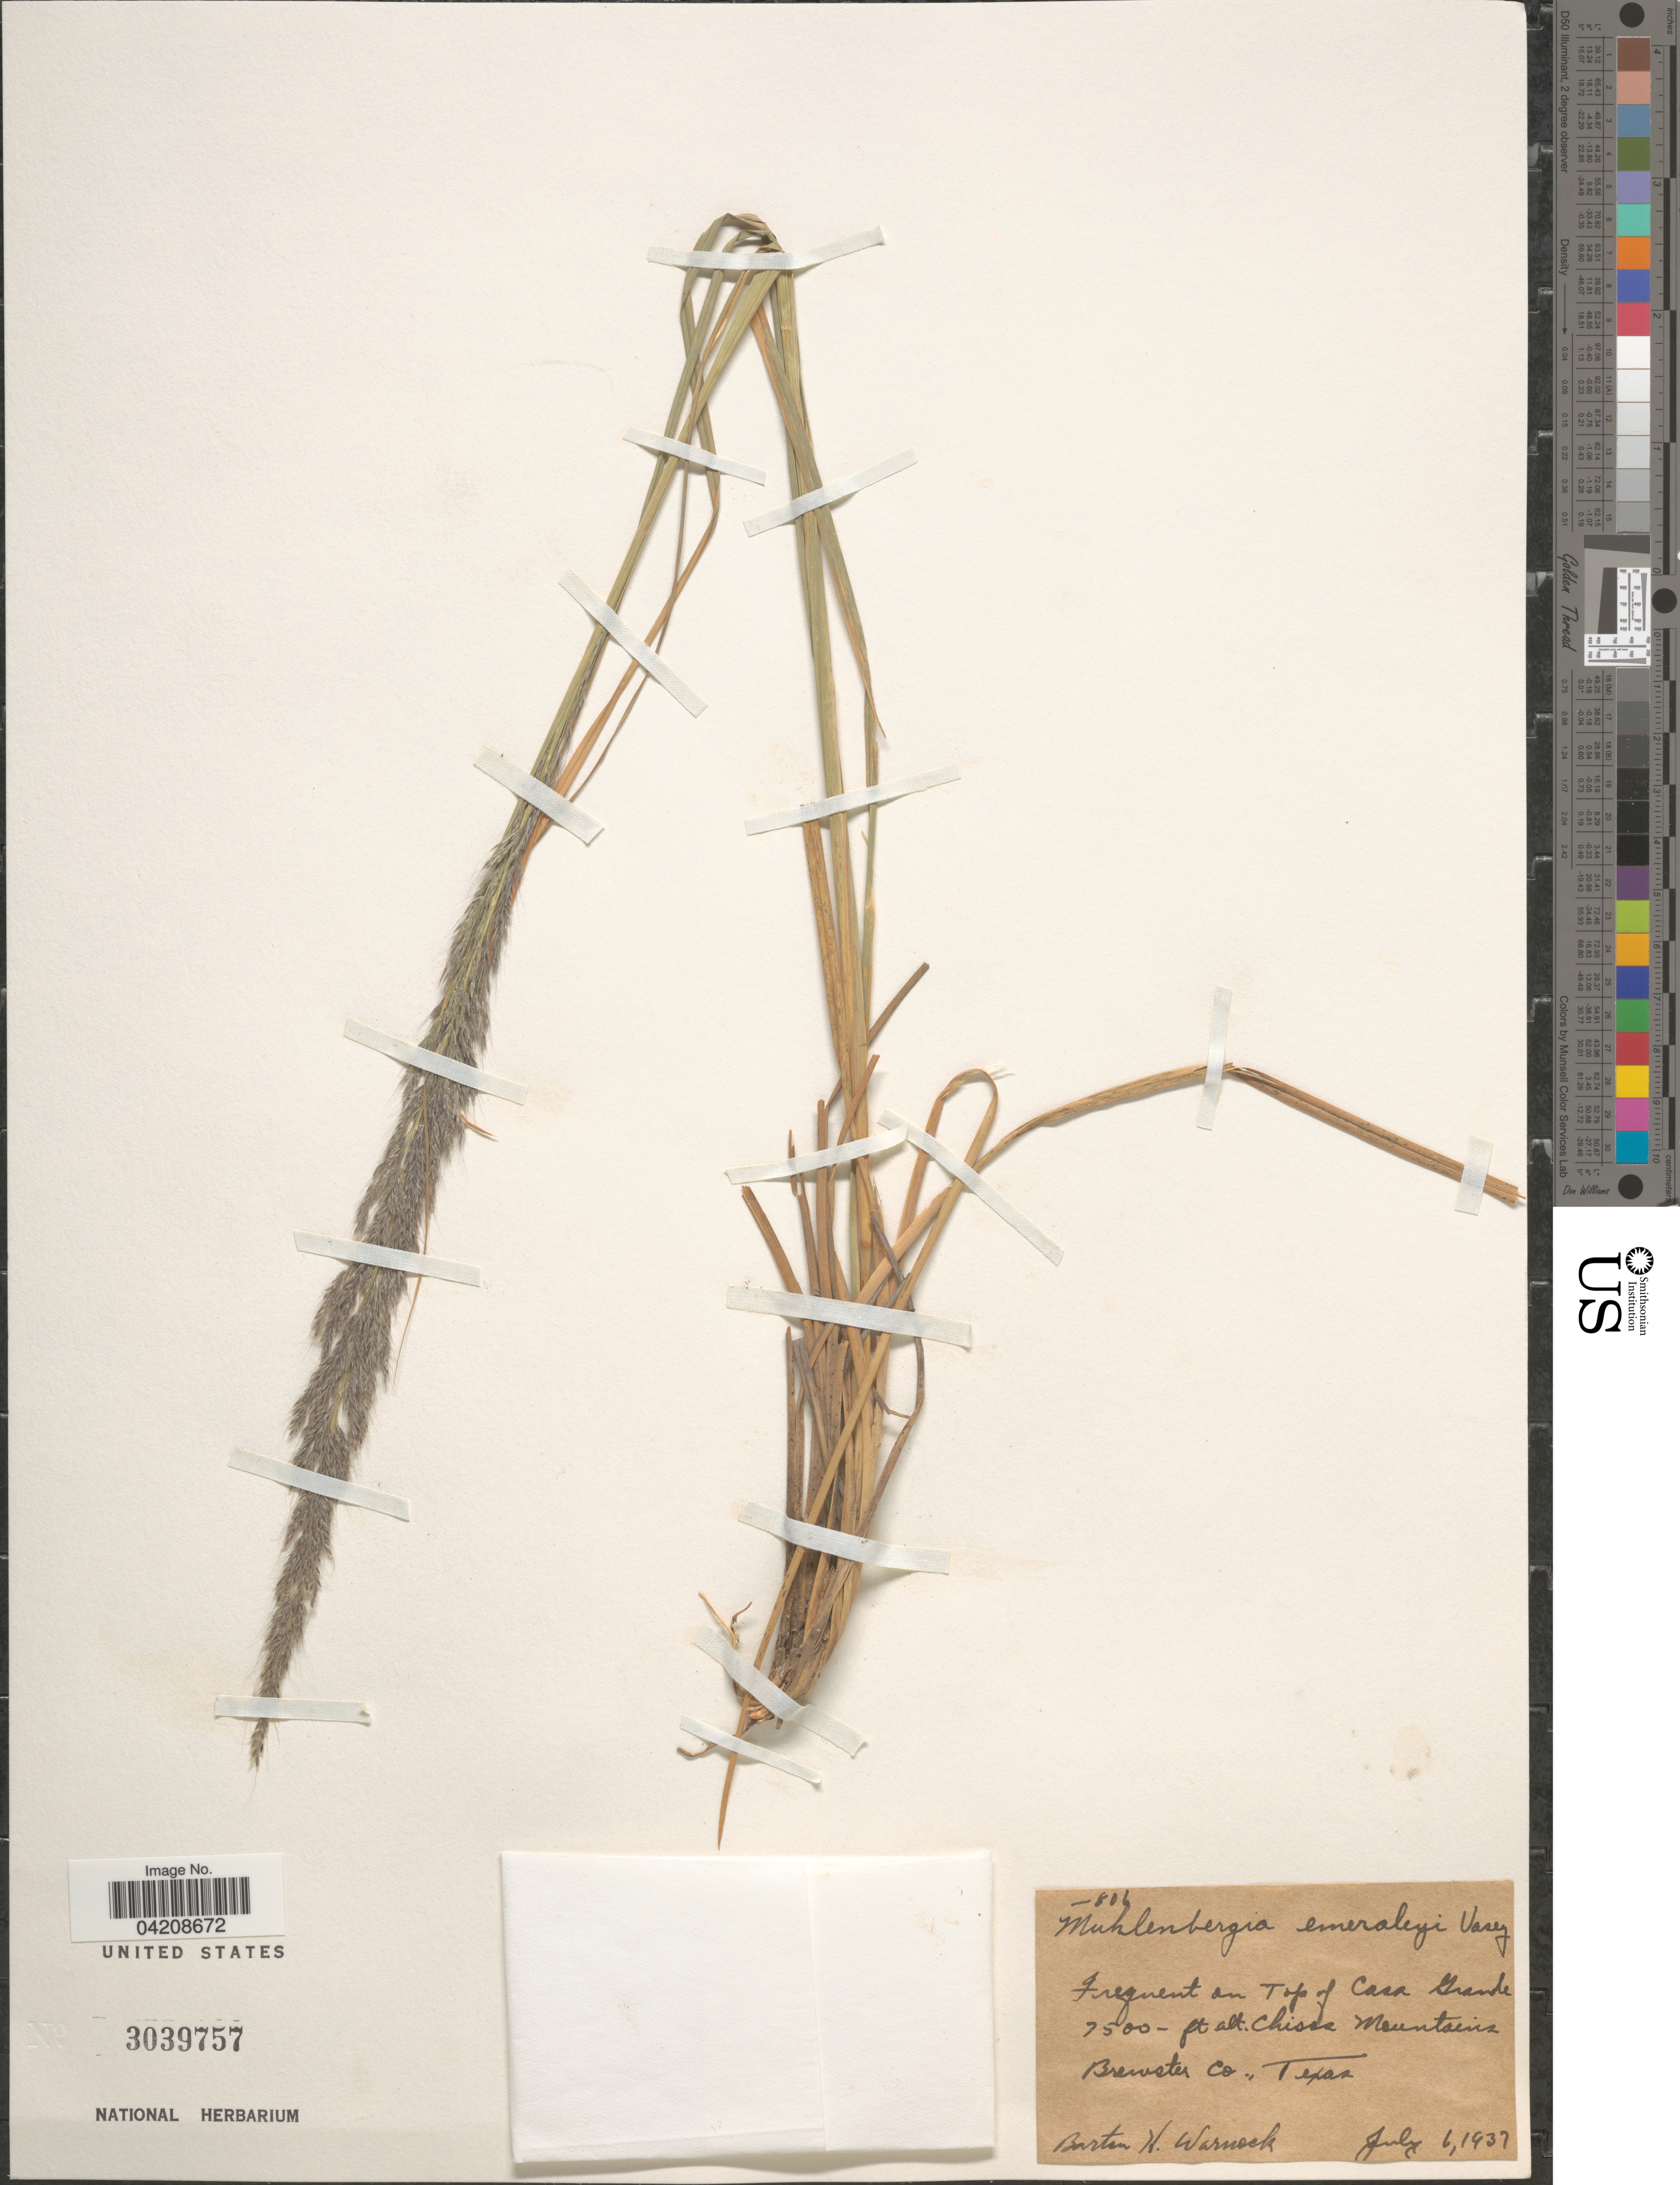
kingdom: Plantae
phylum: Tracheophyta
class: Liliopsida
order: Poales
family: Poaceae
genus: Muhlenbergia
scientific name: Muhlenbergia emersleyi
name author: Vasey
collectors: B. H. Warnock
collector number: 806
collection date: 1937-07-06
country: United States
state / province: Texas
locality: Frequent on Top of Casa Grande. Chisos Mountains Brewster Co.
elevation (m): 2286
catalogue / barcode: US 3039757